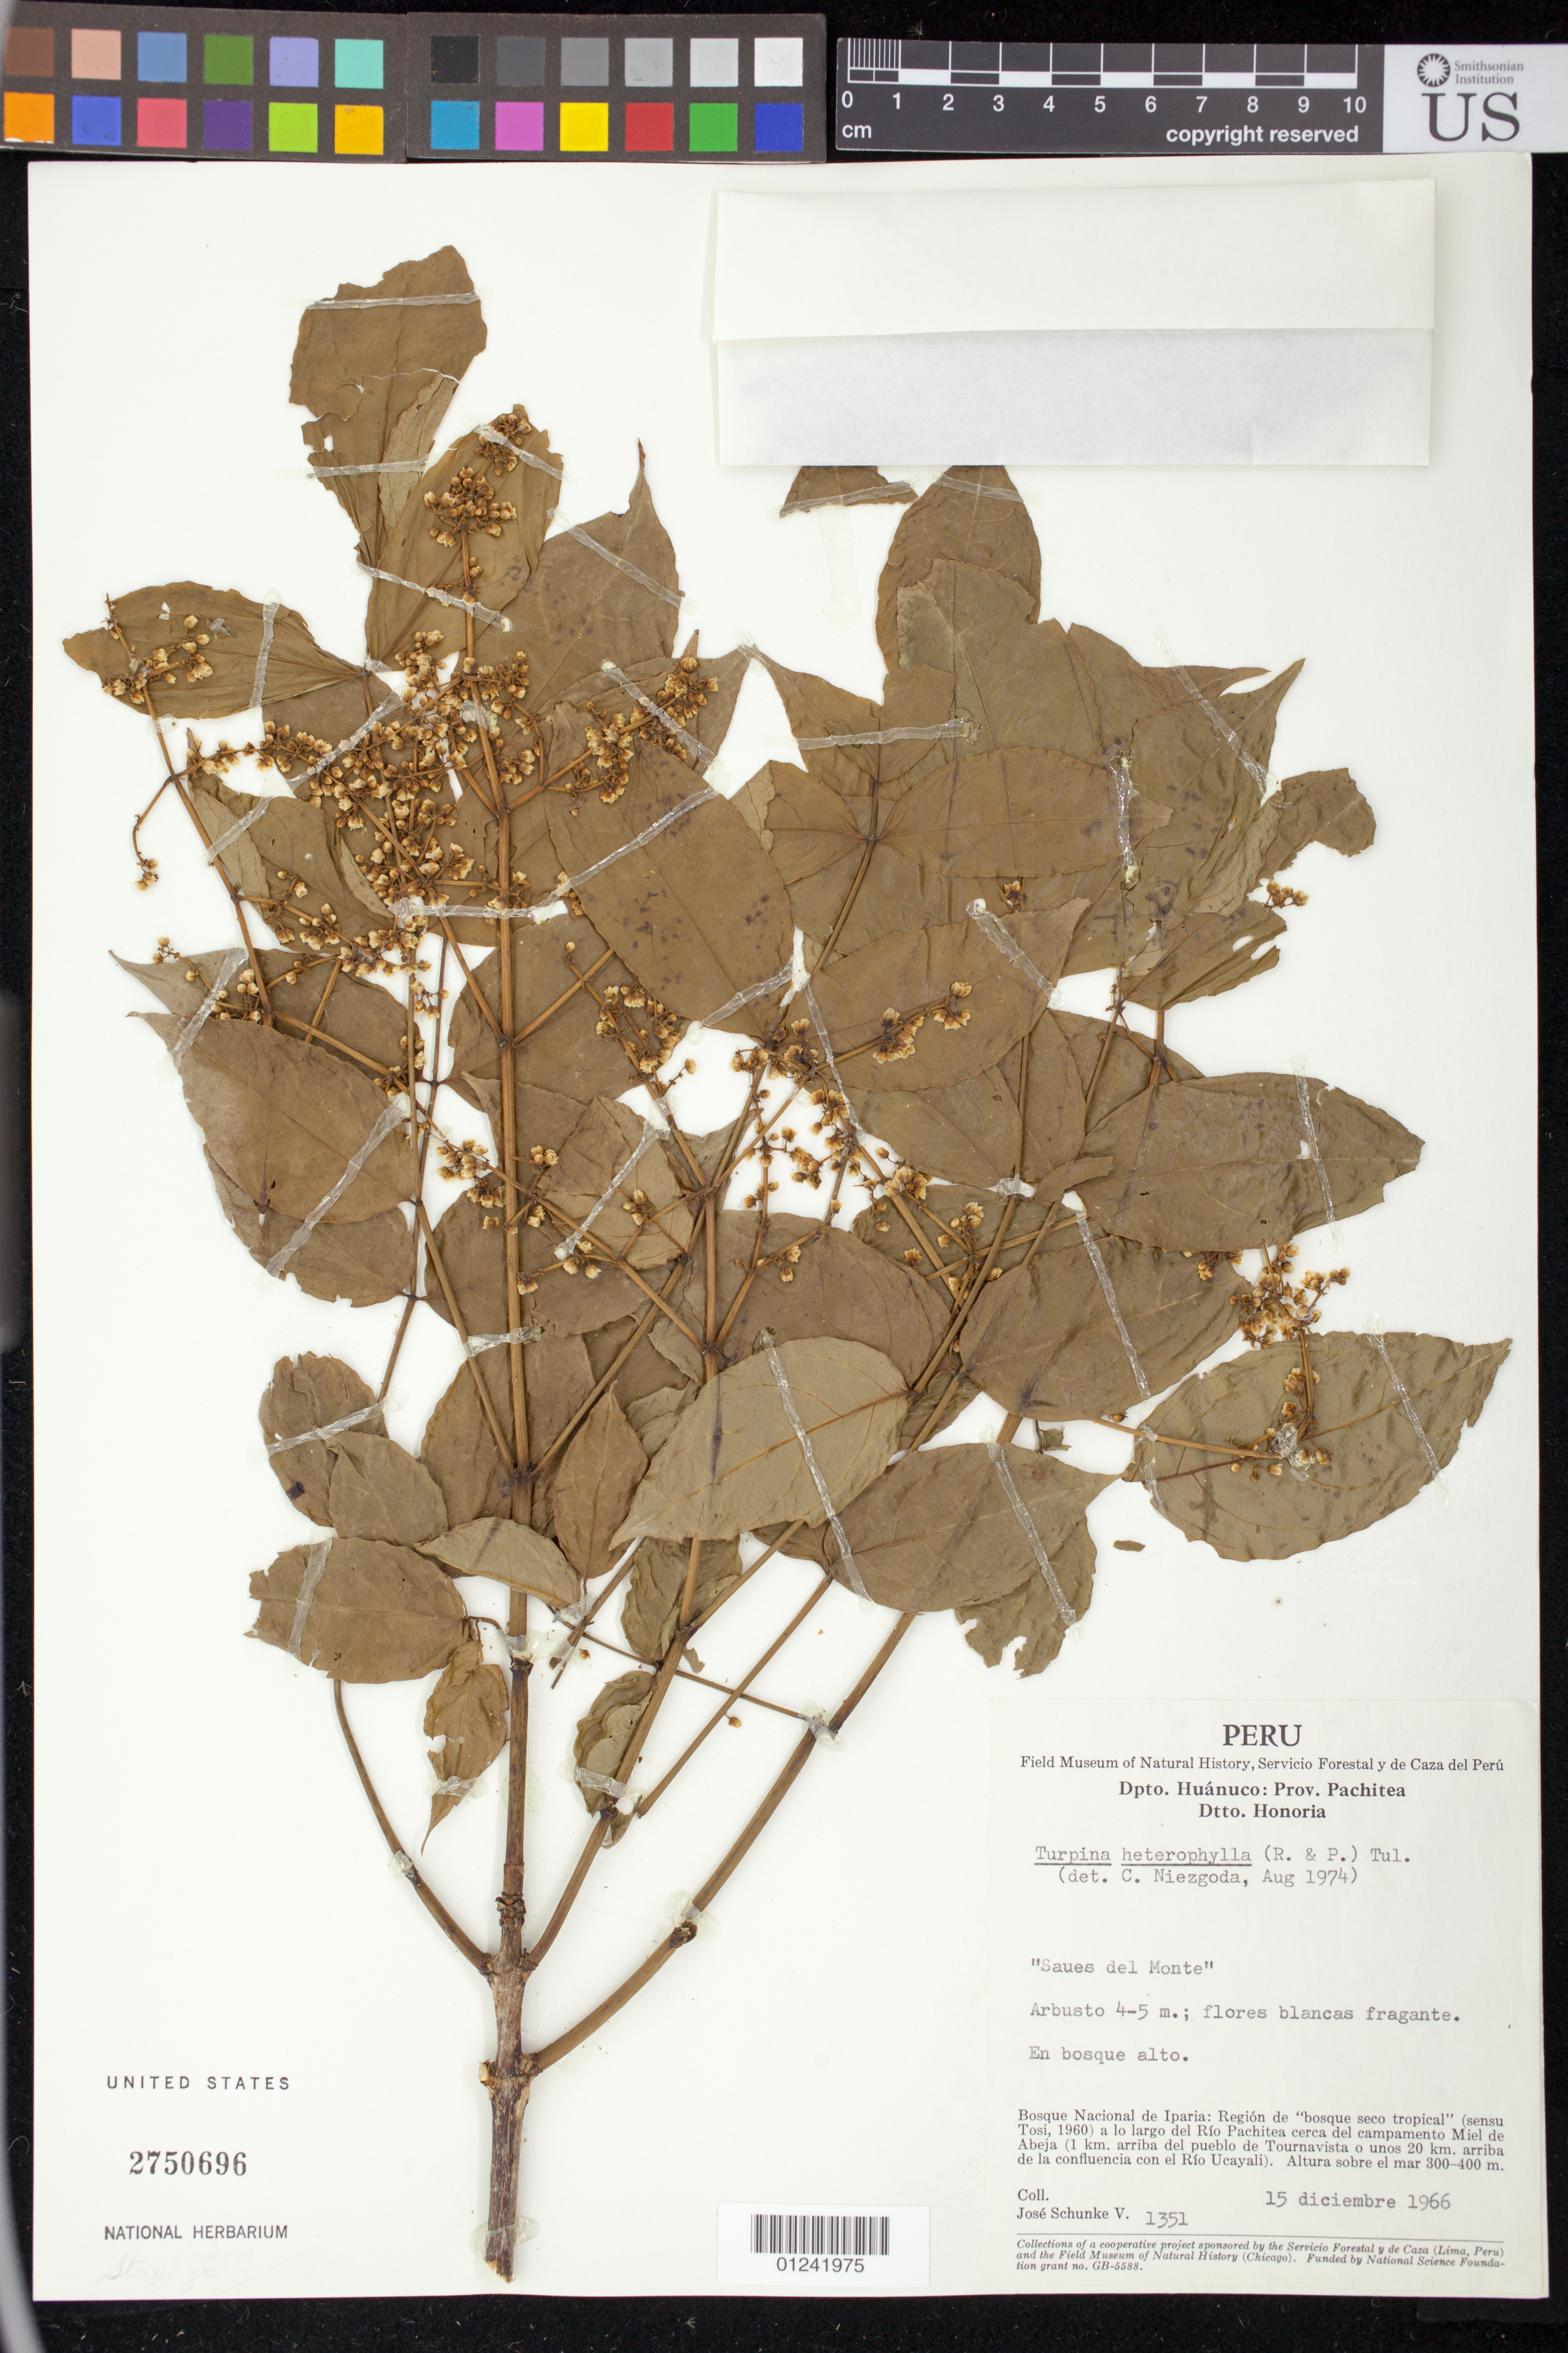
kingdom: Plantae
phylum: Tracheophyta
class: Magnoliopsida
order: Crossosomatales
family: Staphyleaceae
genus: Turpinia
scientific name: Turpinia heterophylla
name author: (Ruiz & Pav.) Harms & Loes.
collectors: J. Schunke-Vigo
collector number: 1351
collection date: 1966-12-15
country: Peru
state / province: Huánuco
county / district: Puerto Inca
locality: Bosque Nacional de Iparia. "Saues del Monte"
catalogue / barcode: US 2750696